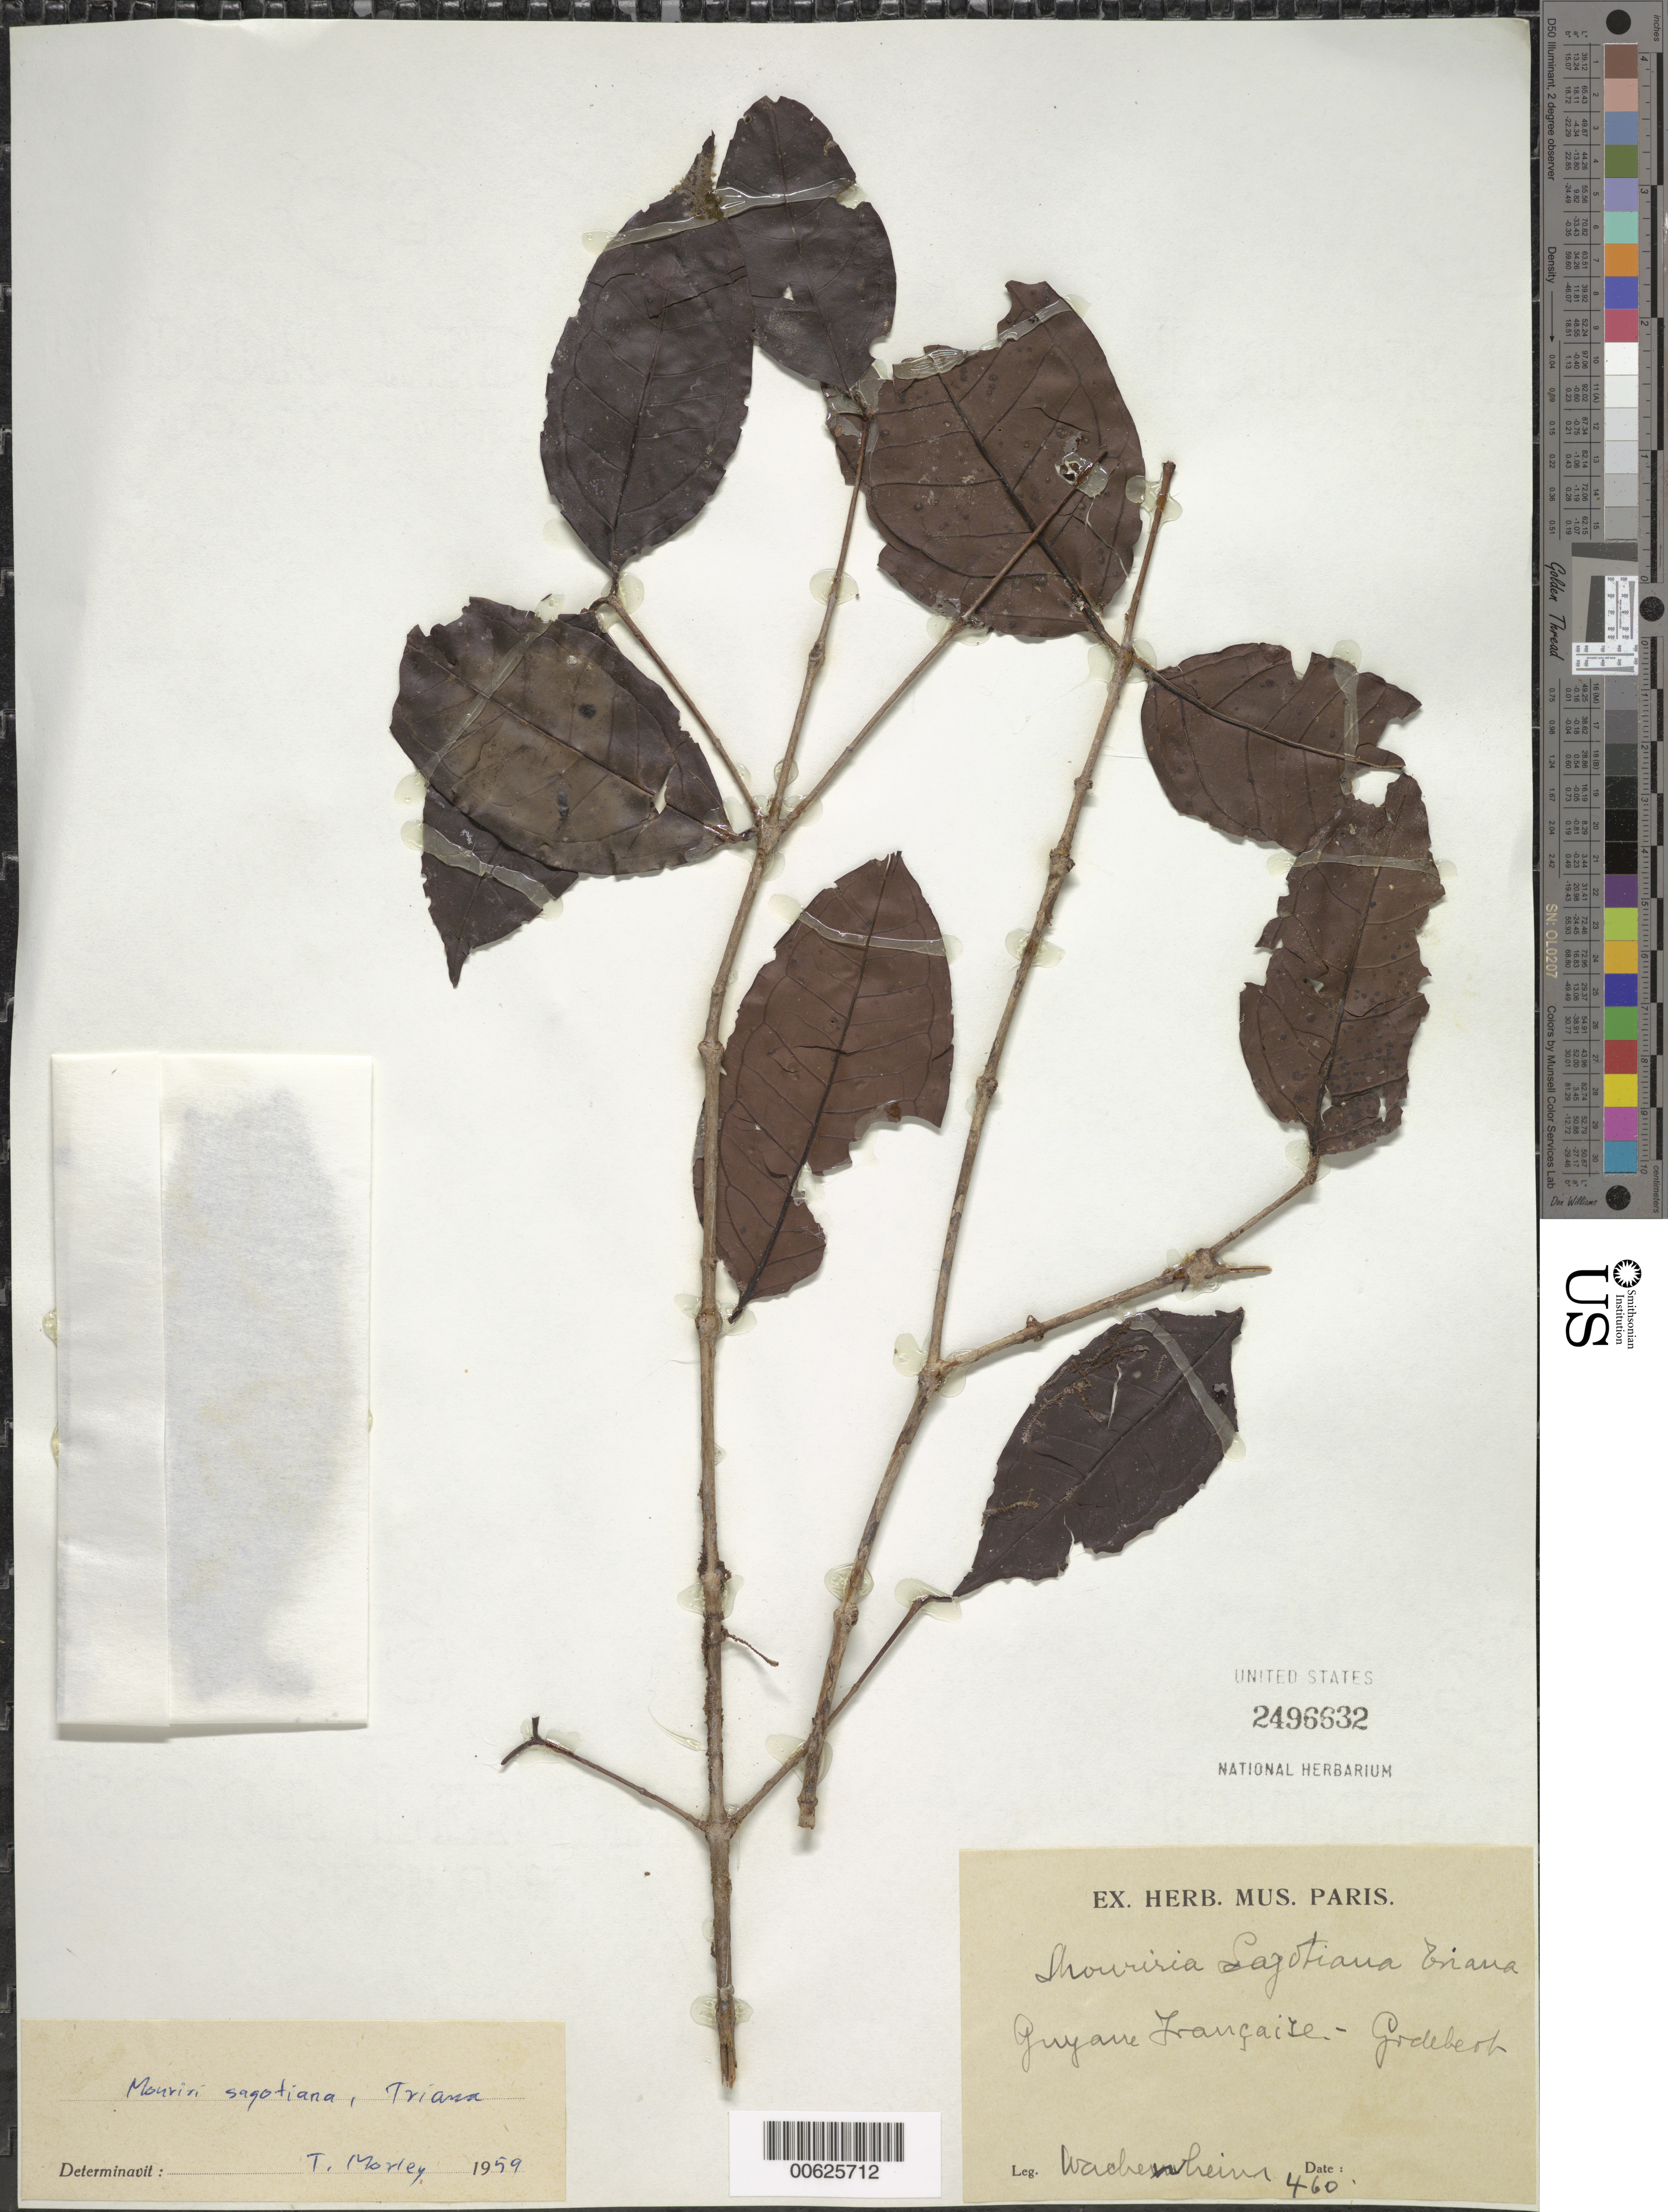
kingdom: Plantae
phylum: Tracheophyta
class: Magnoliopsida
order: Myrtales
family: Melastomataceae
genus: Mouriri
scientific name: Mouriri sagotiana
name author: Triana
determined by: Morley, T.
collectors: G. Wachenheim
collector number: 460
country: French Guiana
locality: Godebert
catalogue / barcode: US 2496632